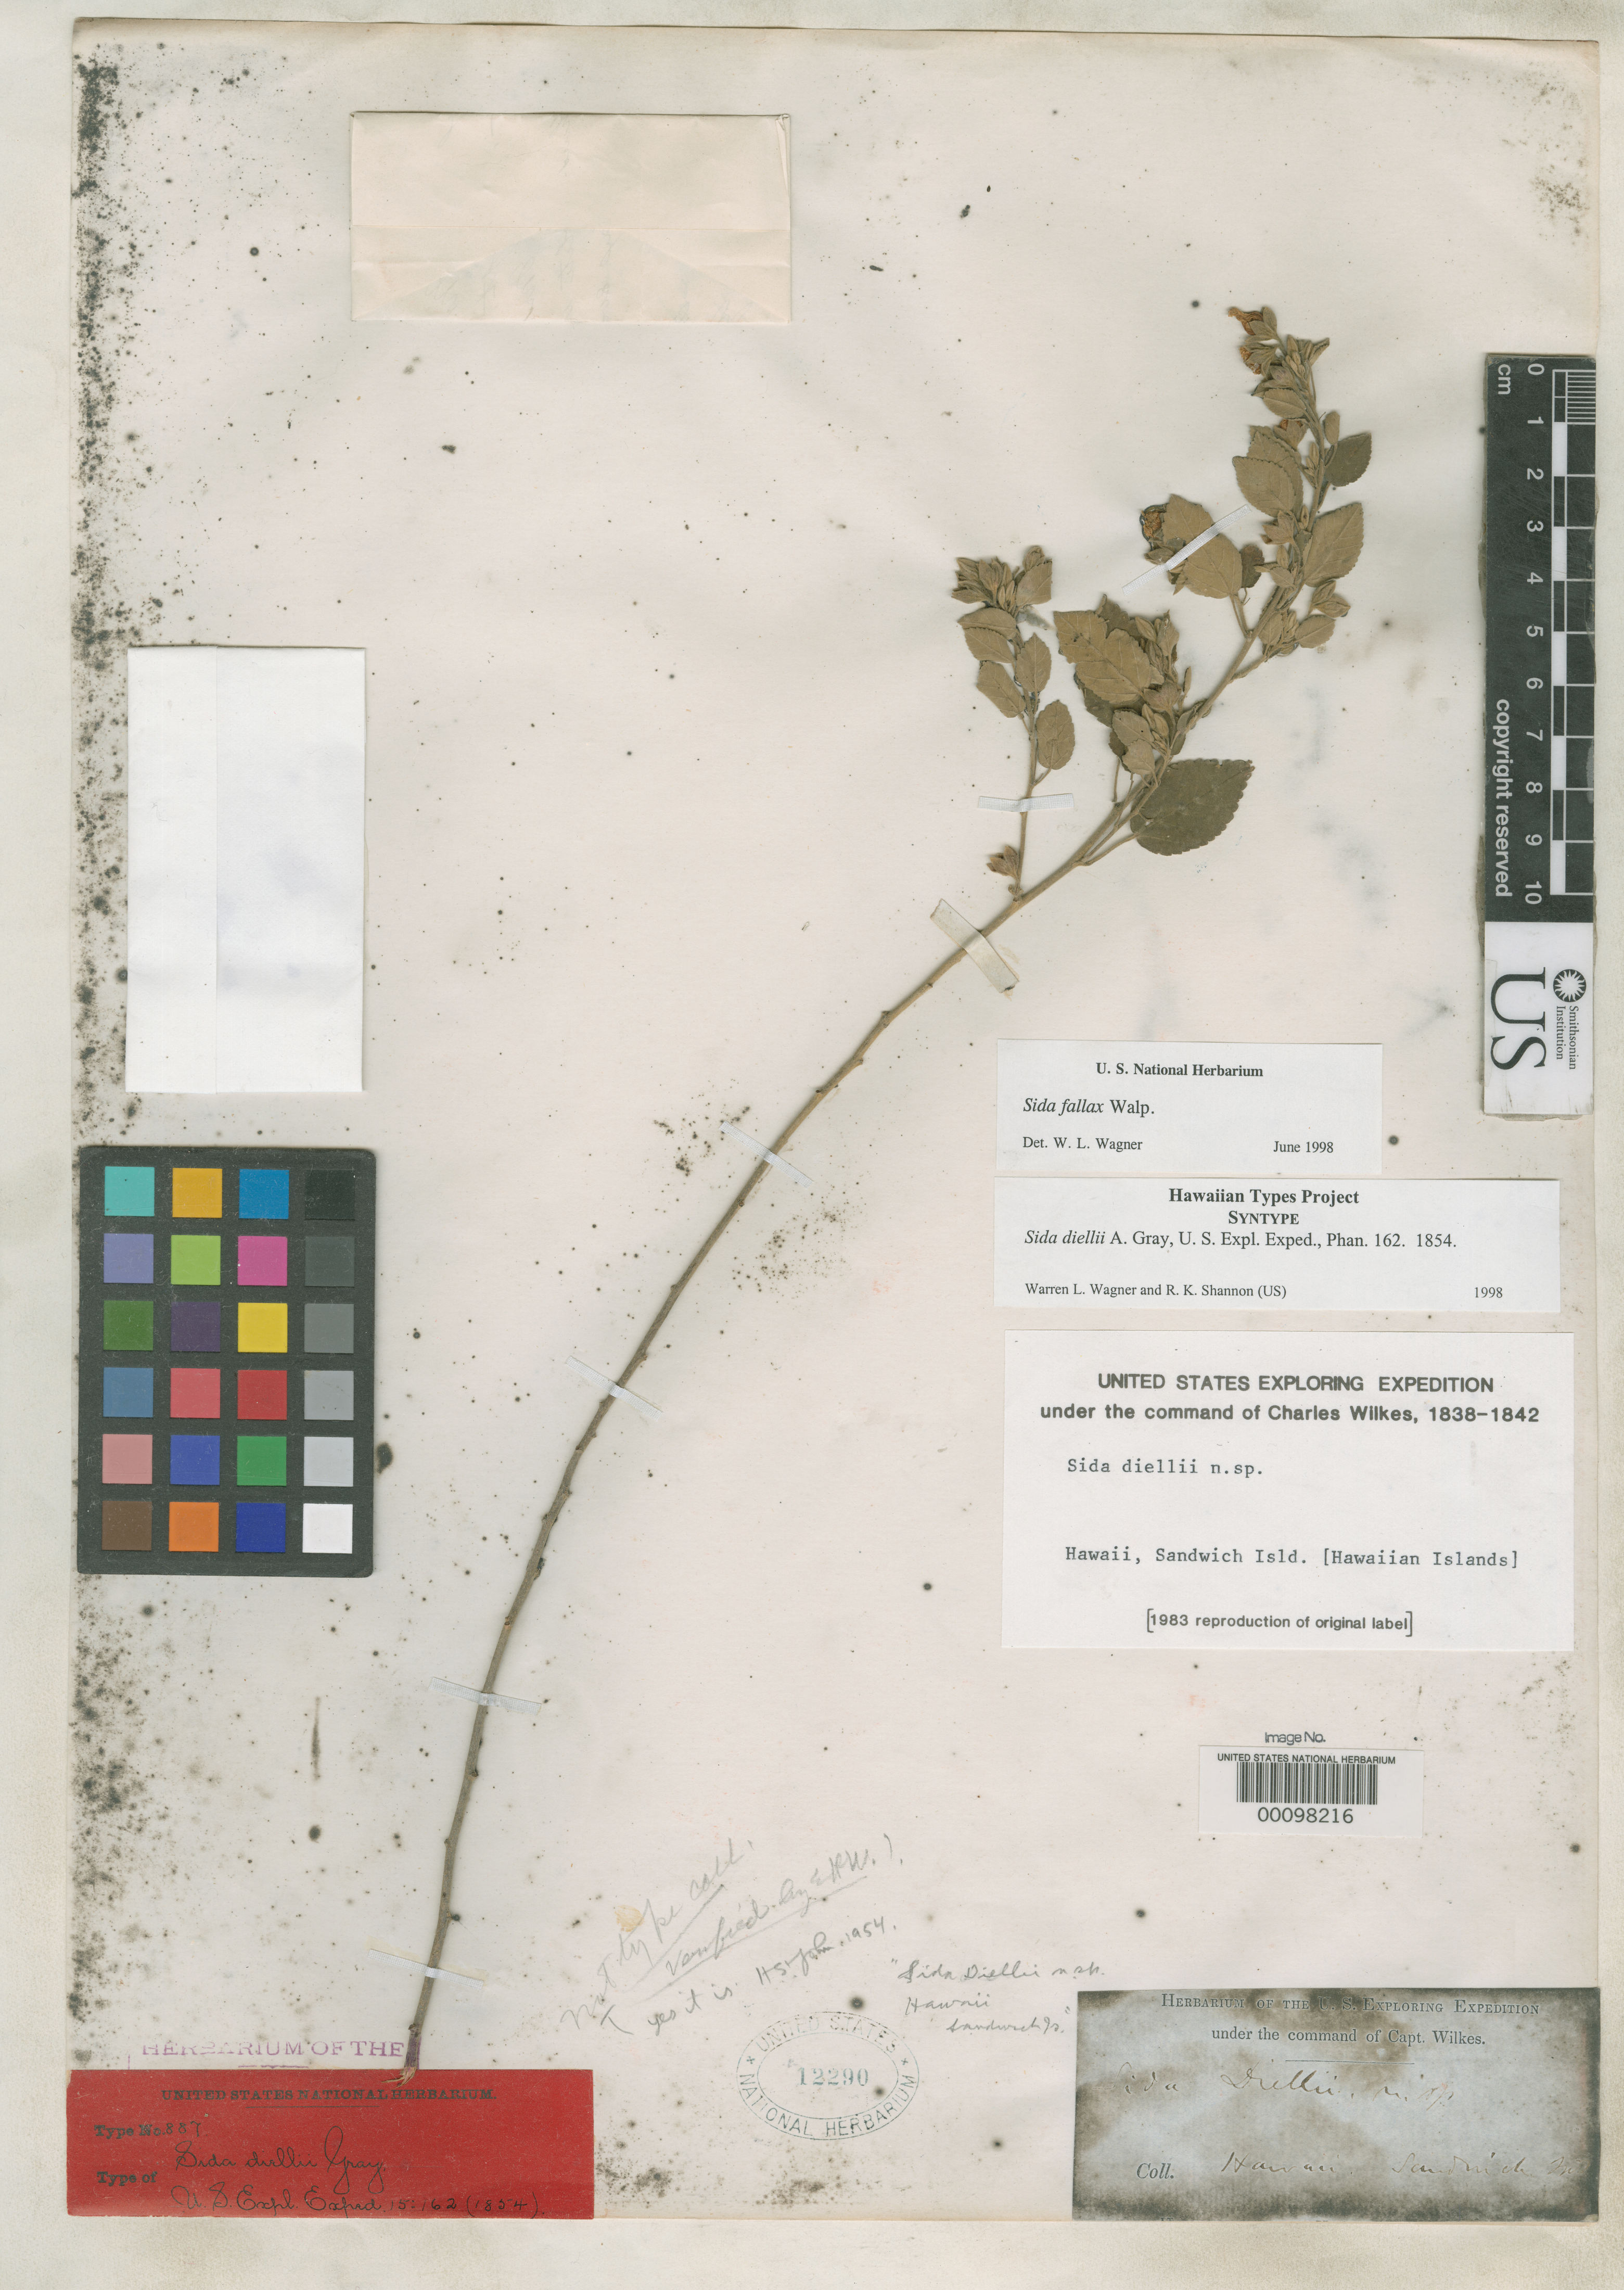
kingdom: Plantae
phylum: Tracheophyta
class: Magnoliopsida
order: Malvales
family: Malvaceae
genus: Sida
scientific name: Sida diellii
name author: A. Gray in Wilkes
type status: Syntype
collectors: Wilkes Explor. Exped.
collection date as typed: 1838 to -- --- 1842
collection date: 1838/1842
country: United States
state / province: Hawaii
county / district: Hawaii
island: Hawaii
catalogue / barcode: US 12290